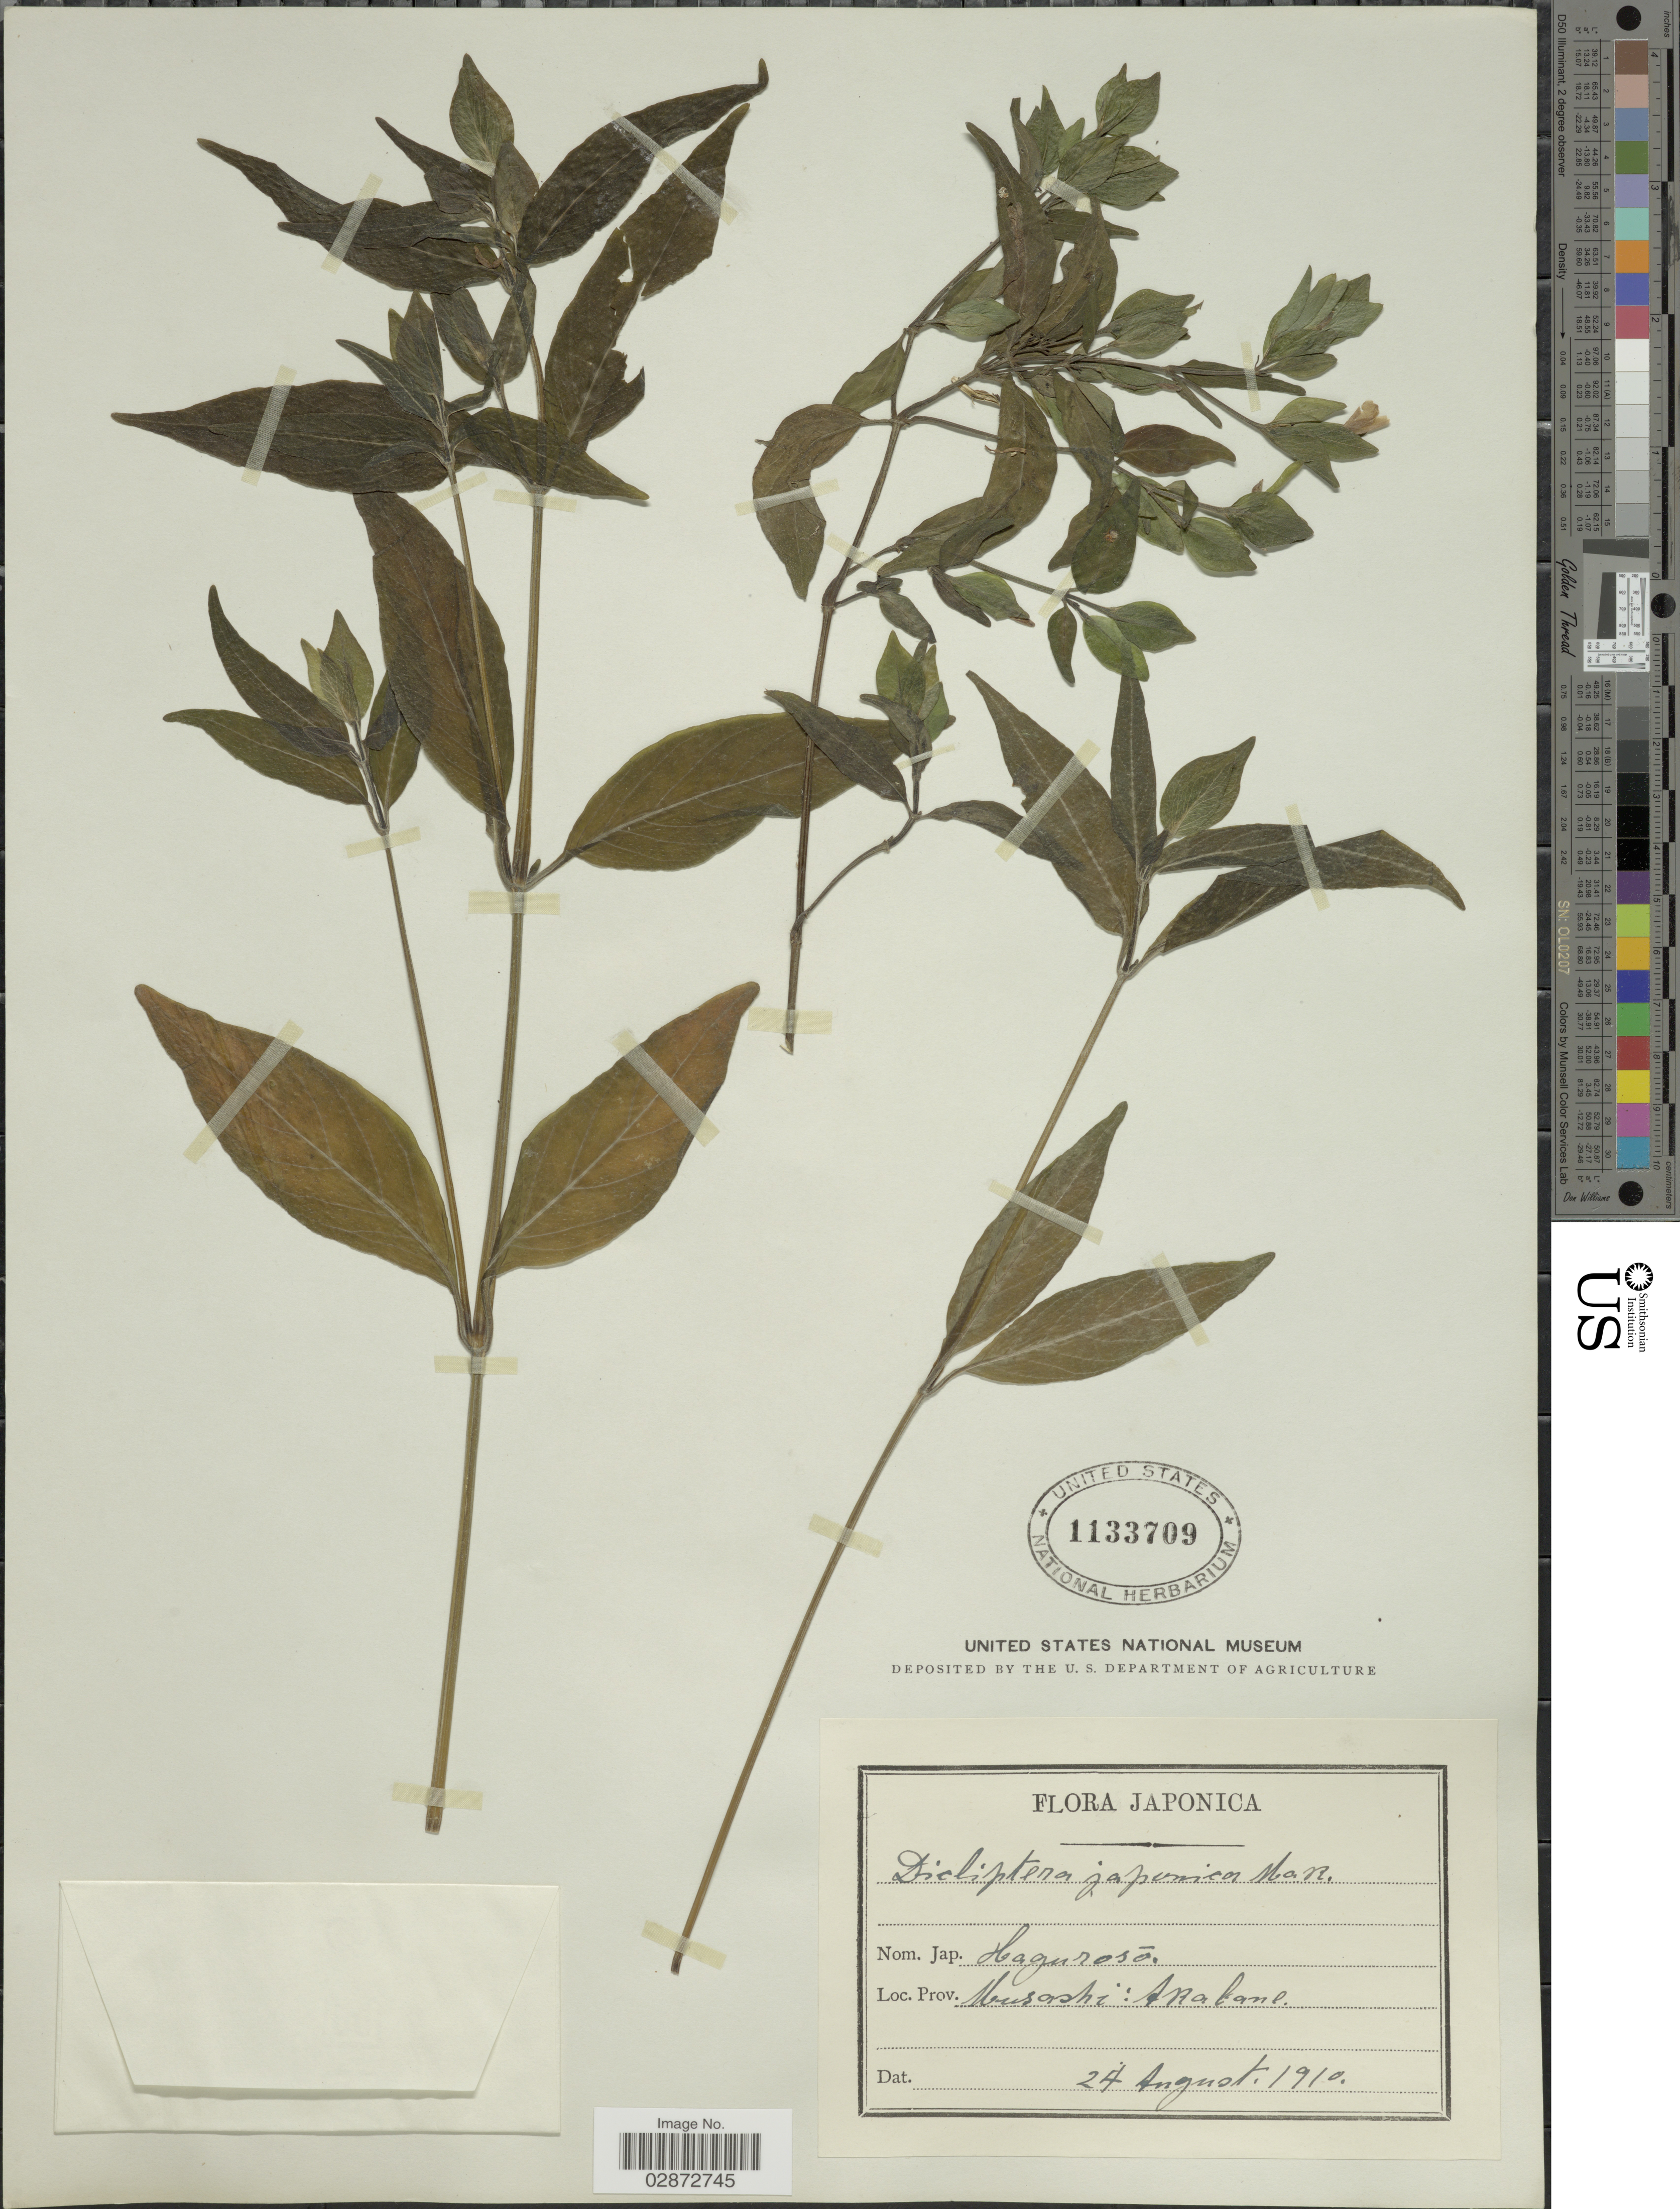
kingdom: Plantae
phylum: Tracheophyta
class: Magnoliopsida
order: Lamiales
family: Acanthaceae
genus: Dicliptera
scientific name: Dicliptera japonica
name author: (Thunb.) Makino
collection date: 1910-08-24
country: Japan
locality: Musashi: Akabane.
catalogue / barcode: US 1133709